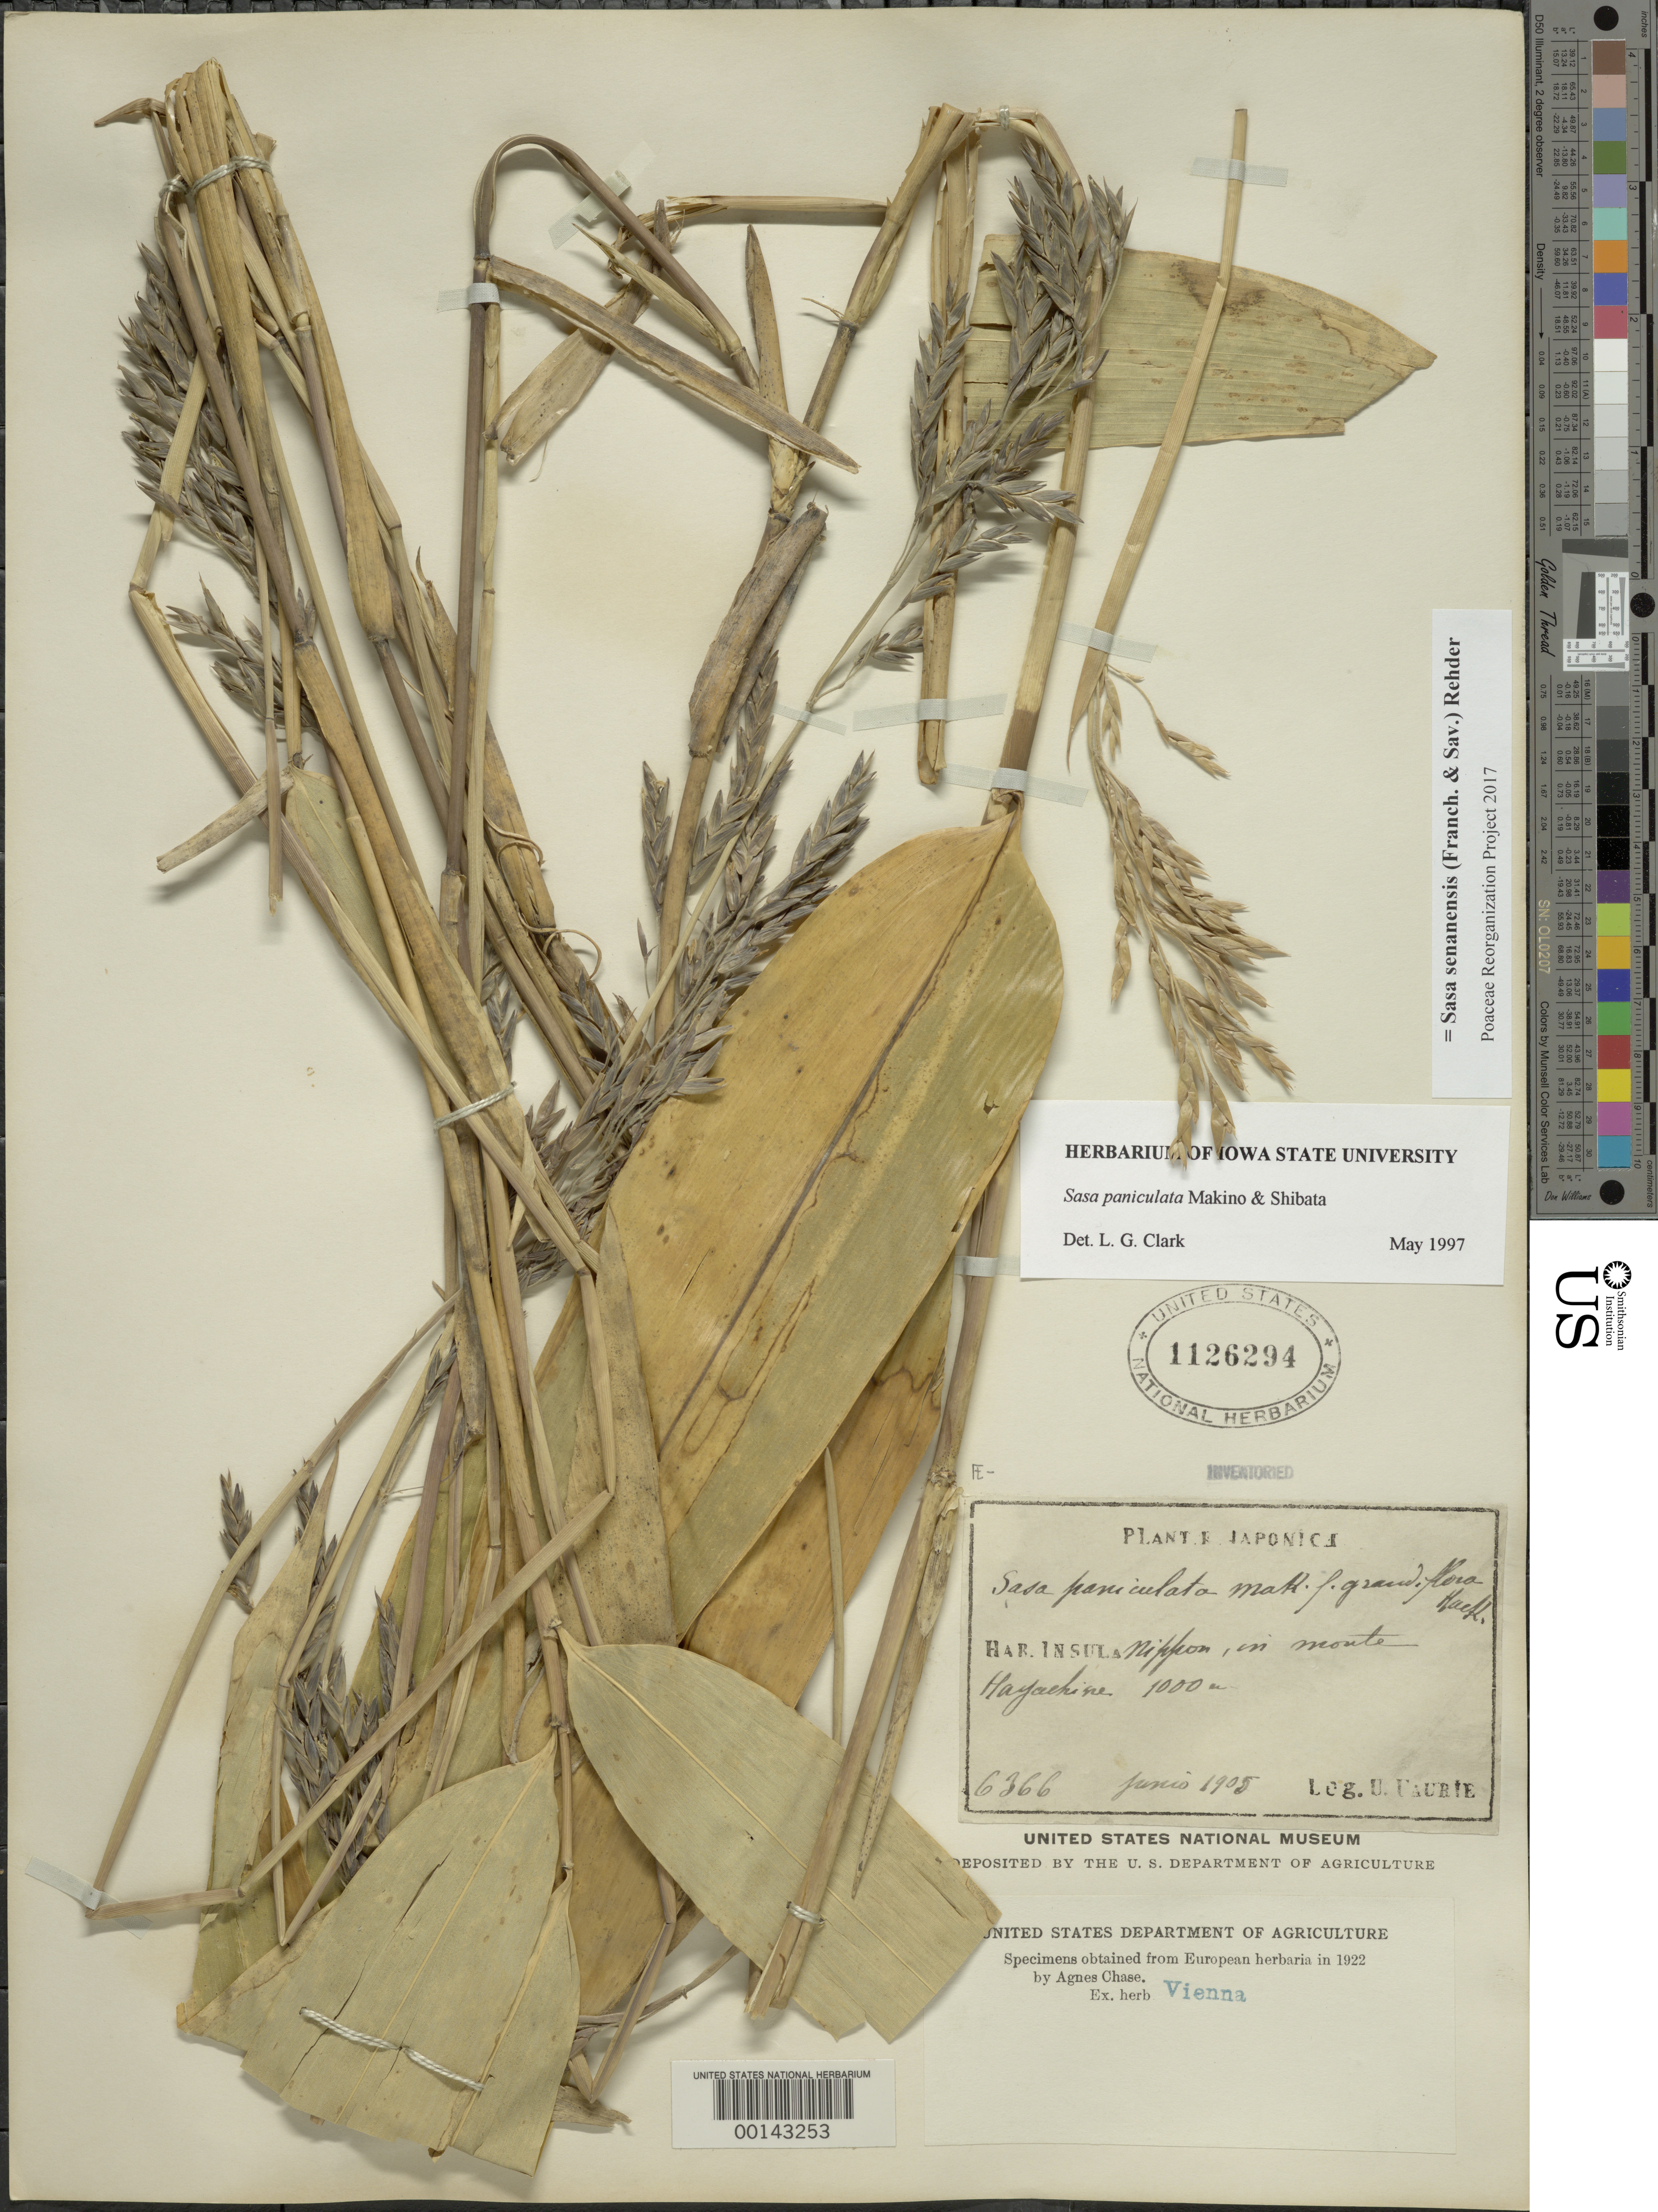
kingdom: Plantae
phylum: Tracheophyta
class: Liliopsida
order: Poales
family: Poaceae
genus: Sasa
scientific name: Sasa senanensis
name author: (Franch. & Sav.) Rehder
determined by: Poaceae Reorganization Project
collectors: U. Faurie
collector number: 6366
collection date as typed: Jun 1905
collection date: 1905-06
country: Japan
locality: Hayachine, nippon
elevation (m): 1000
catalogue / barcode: US 1126294